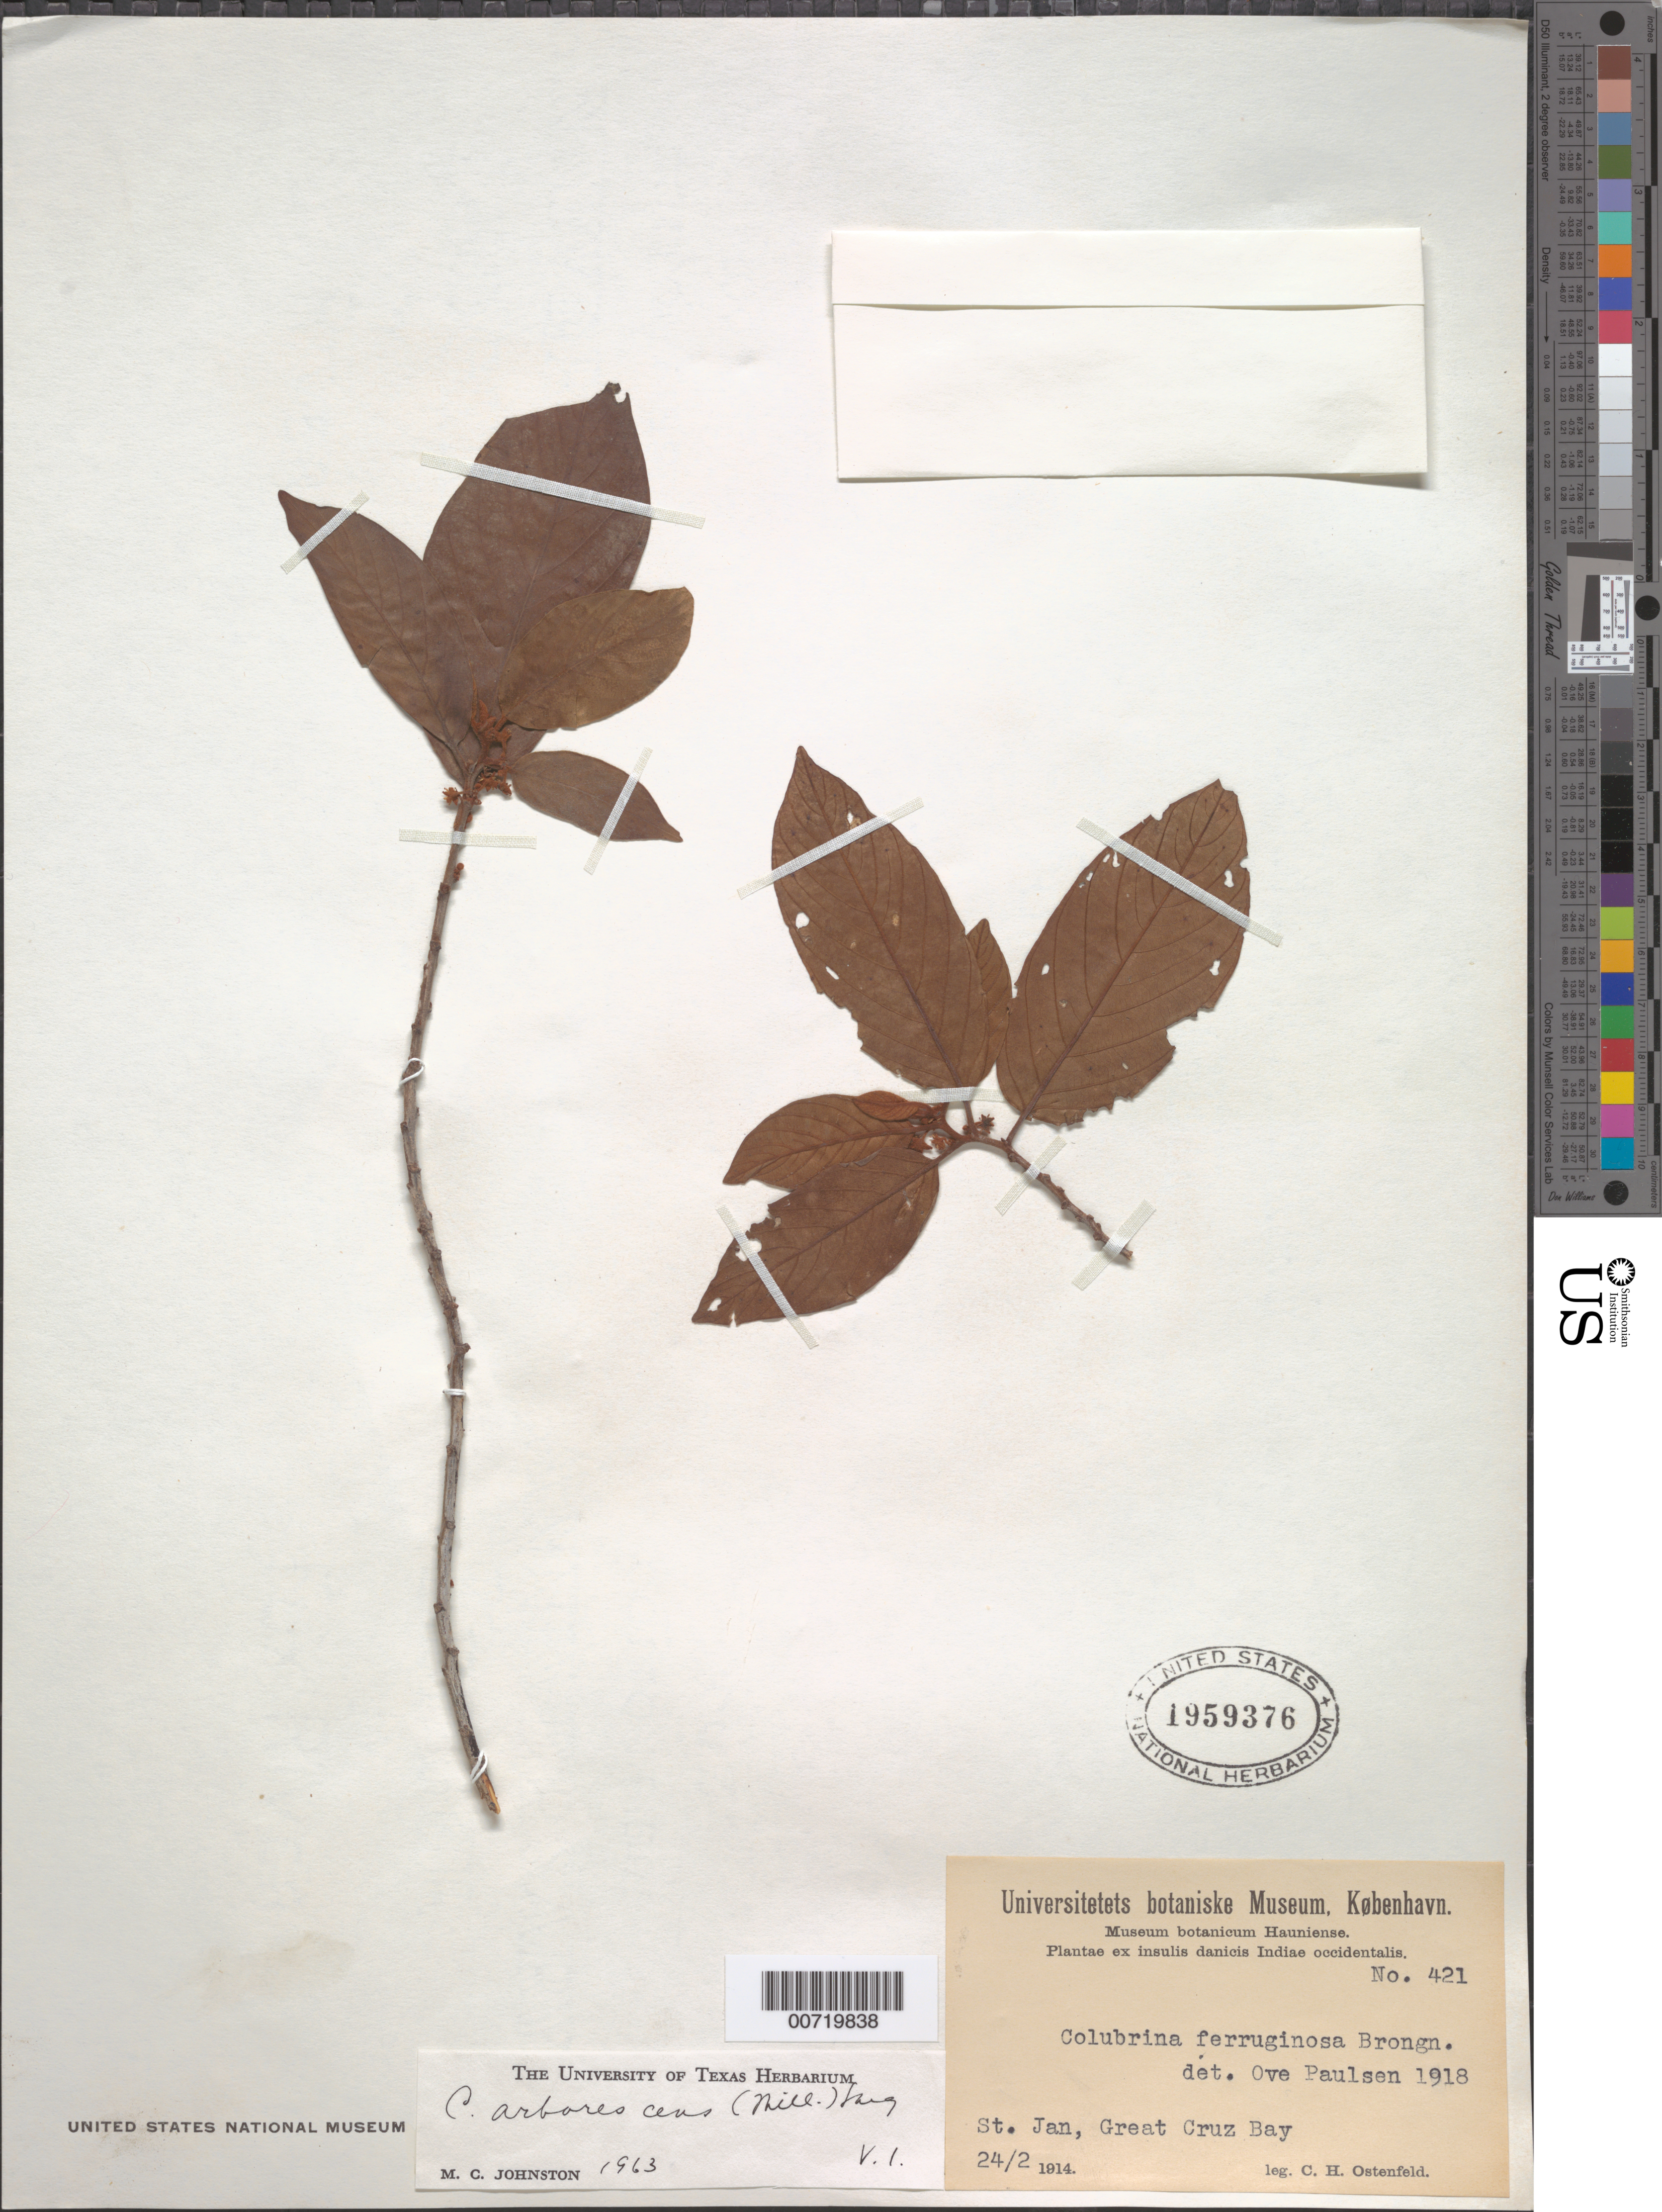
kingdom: Plantae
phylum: Tracheophyta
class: Magnoliopsida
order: Rosales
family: Rhamnaceae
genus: Colubrina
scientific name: Colubrina arborescens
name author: (Mill.) Sarg.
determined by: Johnston, J. R.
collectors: C. Ostenfeld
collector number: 421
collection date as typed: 24 Feb 1914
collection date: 1914-02-24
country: U.S. Virgin Islands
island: St. John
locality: St. John, Great Cruz Bay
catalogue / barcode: US 1959376